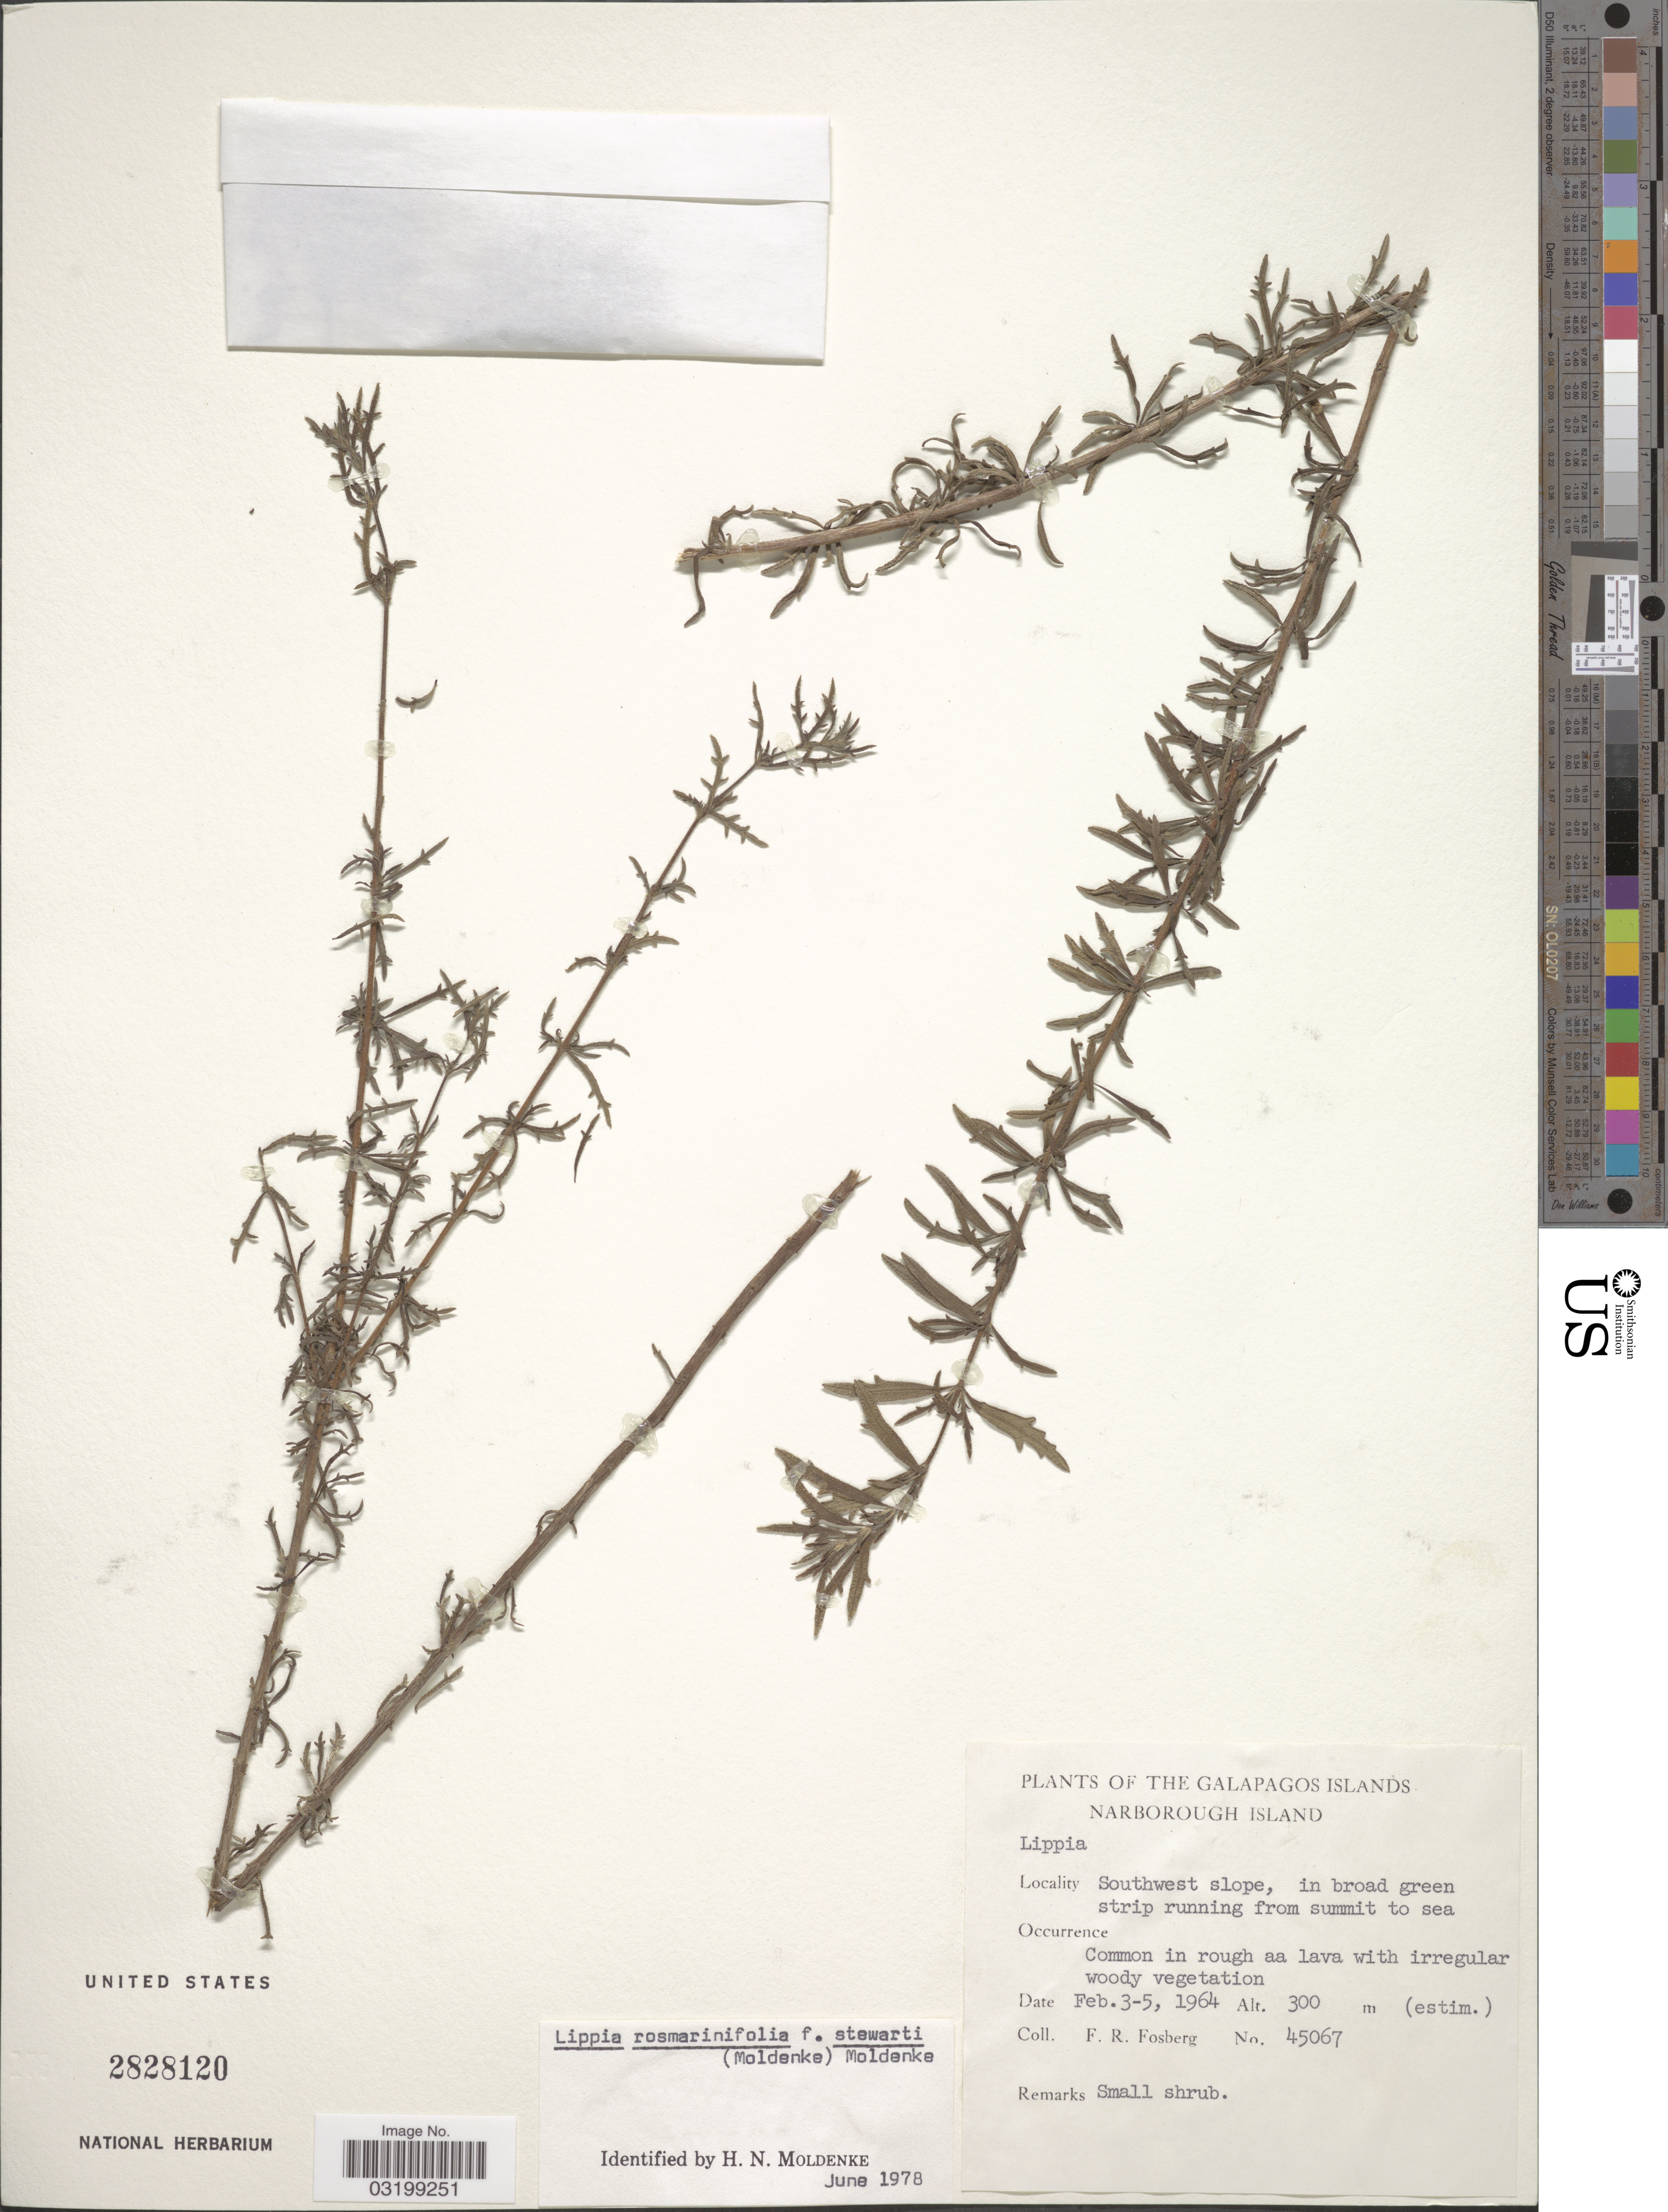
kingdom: Plantae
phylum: Tracheophyta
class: Magnoliopsida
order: Lamiales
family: Verbenaceae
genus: Lippia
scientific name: Lippia rosmarinifolia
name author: Andersson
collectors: F. R. Fosberg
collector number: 45067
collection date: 1964-02-03/1964-02-05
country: Ecuador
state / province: Colón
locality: Galapagos Islands. Narborough Island. Southwest sople, in broad green strip running from summit to sea.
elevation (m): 300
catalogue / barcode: US 2828120